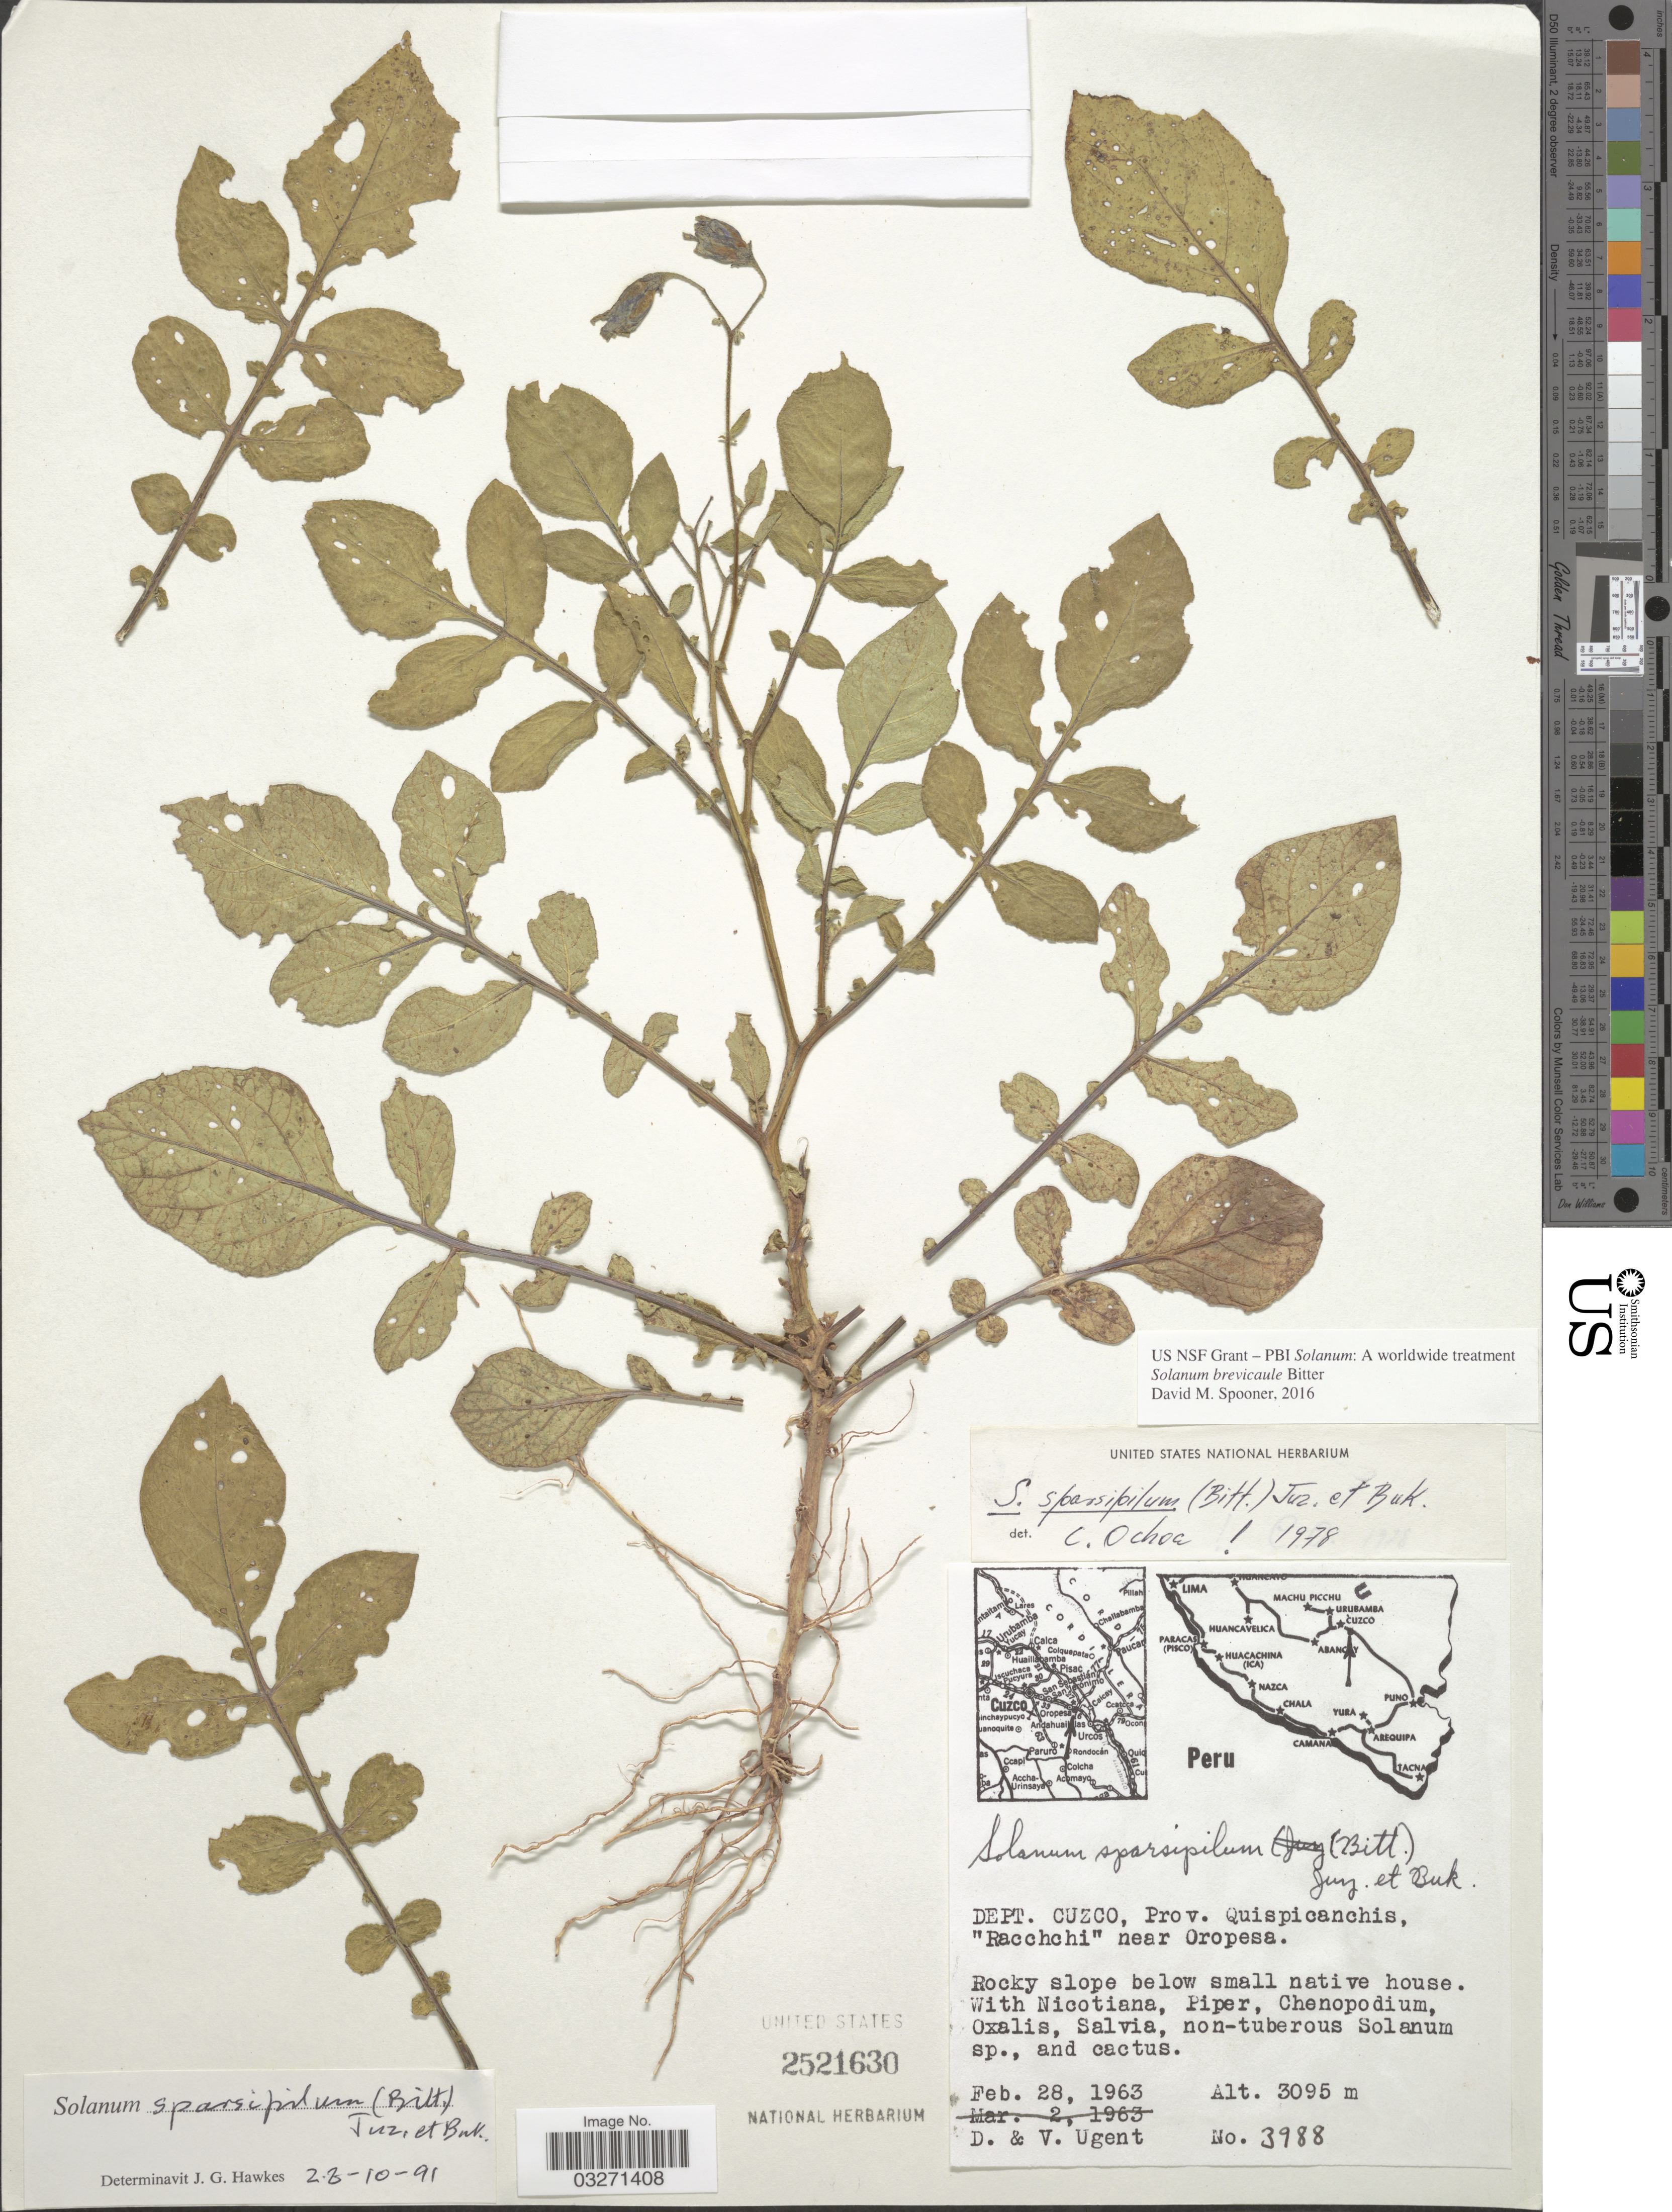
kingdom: Plantae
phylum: Tracheophyta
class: Magnoliopsida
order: Solanales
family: Solanaceae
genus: Solanum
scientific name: Solanum brevicaule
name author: Bitter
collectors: D. Ugent & V. Ugent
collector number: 3988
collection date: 1963-02-28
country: Peru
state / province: Cusco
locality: Dept. Cuzco, Prov. Quispicanchis, "Racchchi" near Oropesa.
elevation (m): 3095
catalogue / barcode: US 2521630